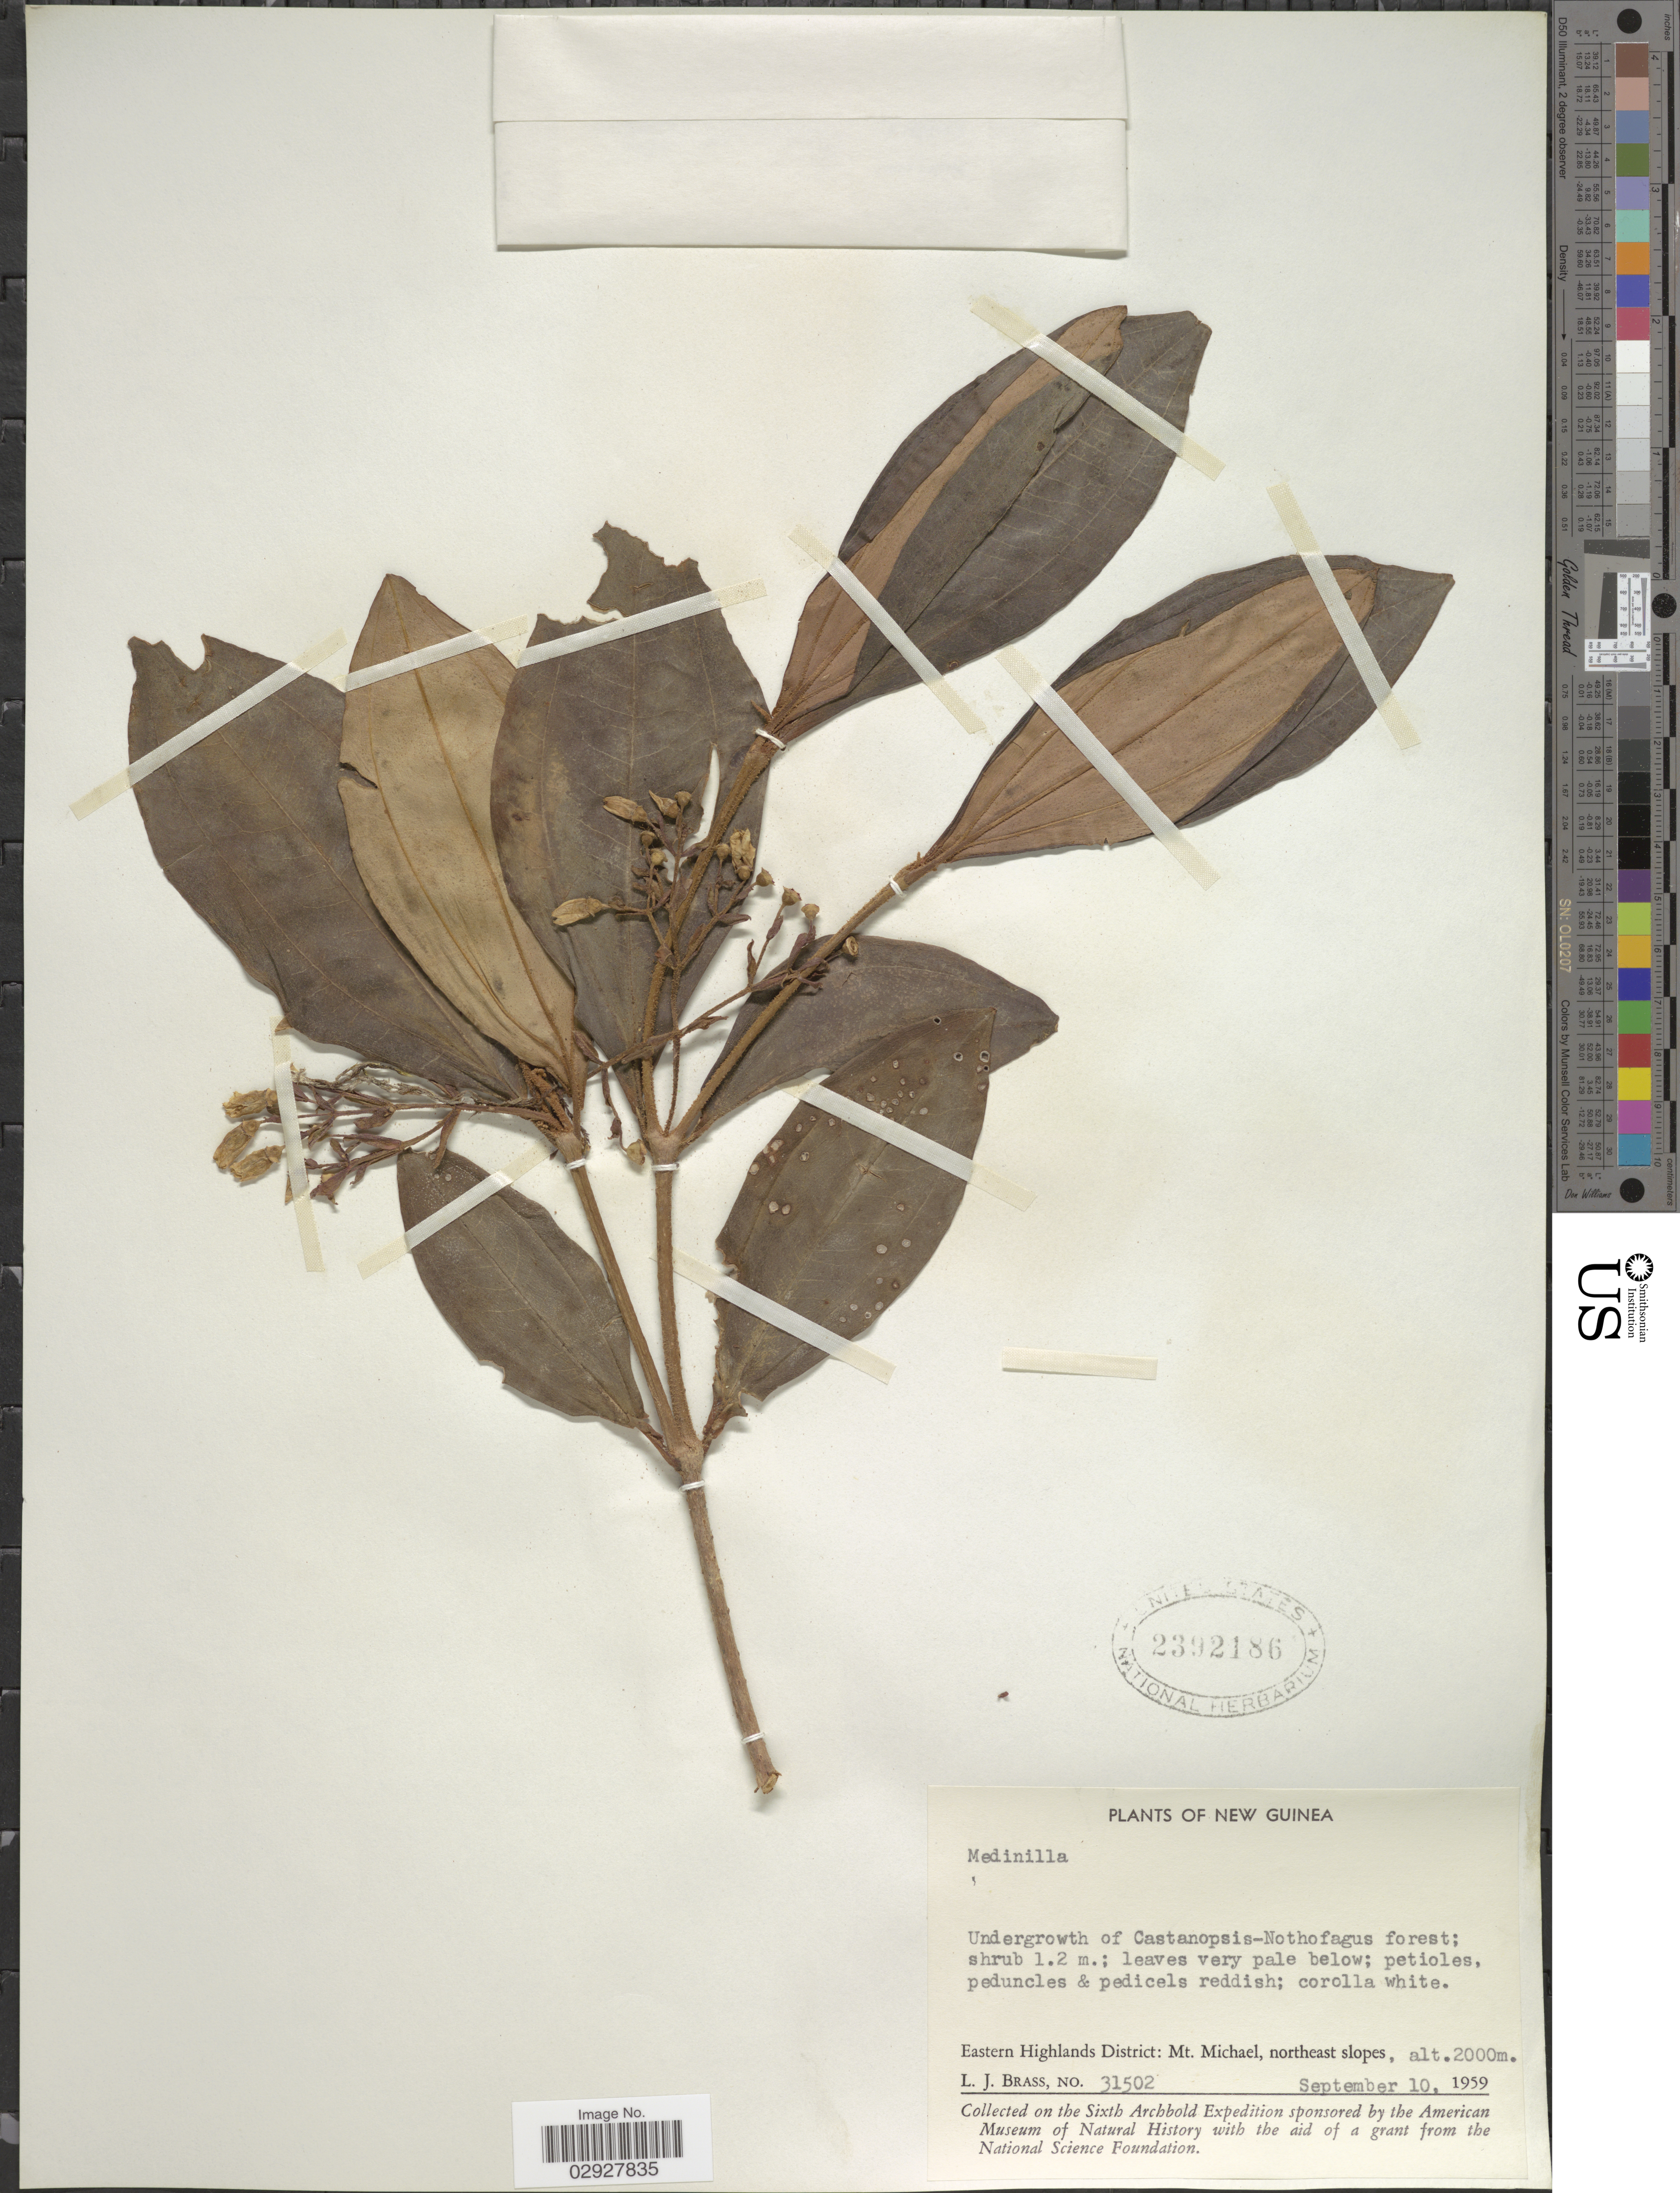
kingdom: Plantae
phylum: Tracheophyta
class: Magnoliopsida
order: Myrtales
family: Melastomataceae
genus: Medinilla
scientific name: Medinilla sp.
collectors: L. J. Brass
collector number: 31502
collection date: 1959-09-10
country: Papua New Guinea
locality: New Guinea. Eastern Highlands District: Mt. Michael, northeast slopes.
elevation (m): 2000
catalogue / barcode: US 2392186